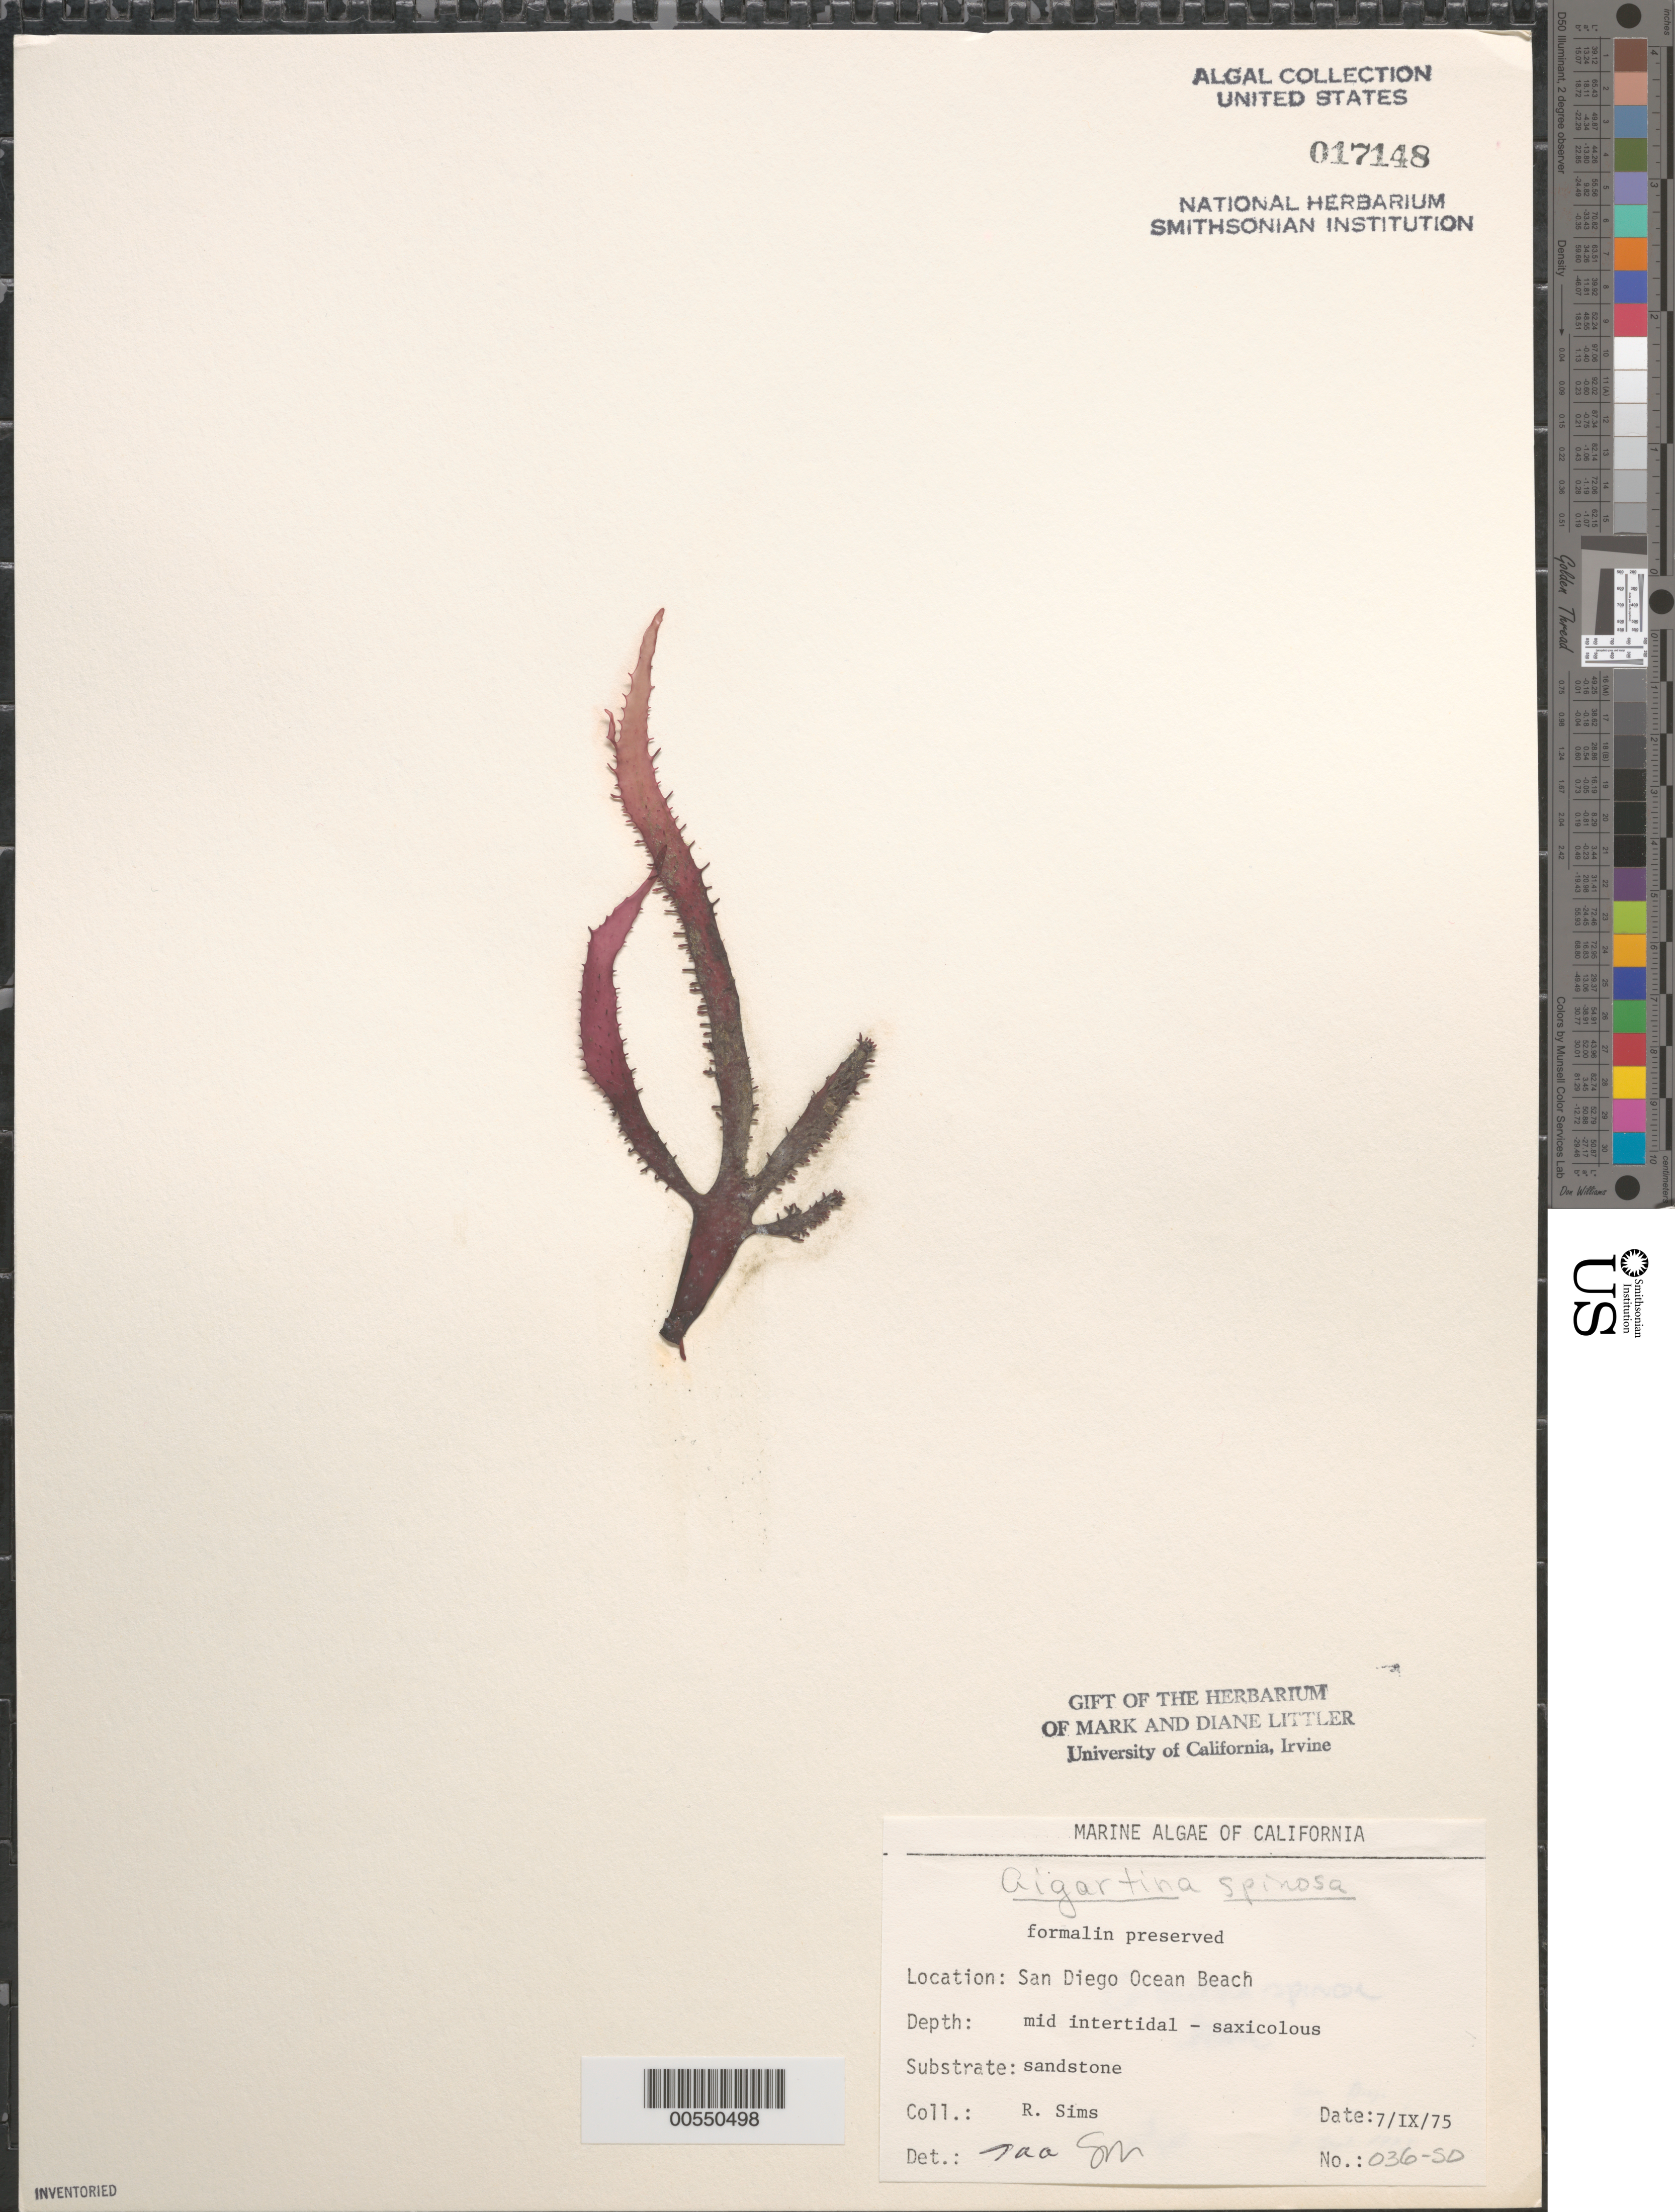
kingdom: Plantae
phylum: Rhodophyta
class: Florideophyceae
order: Gigartinales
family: Gigartinaceae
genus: Chondracanthus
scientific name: Chondracanthus spinosus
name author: (Kütz.) Guiry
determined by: Algae name updating Project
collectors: R. H. Sims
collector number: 036-SD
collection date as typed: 07 Sep 1975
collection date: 1975-09-07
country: United States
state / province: California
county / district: San Diego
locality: Ocean Beach, end of Del Monte Street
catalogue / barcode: US 17148